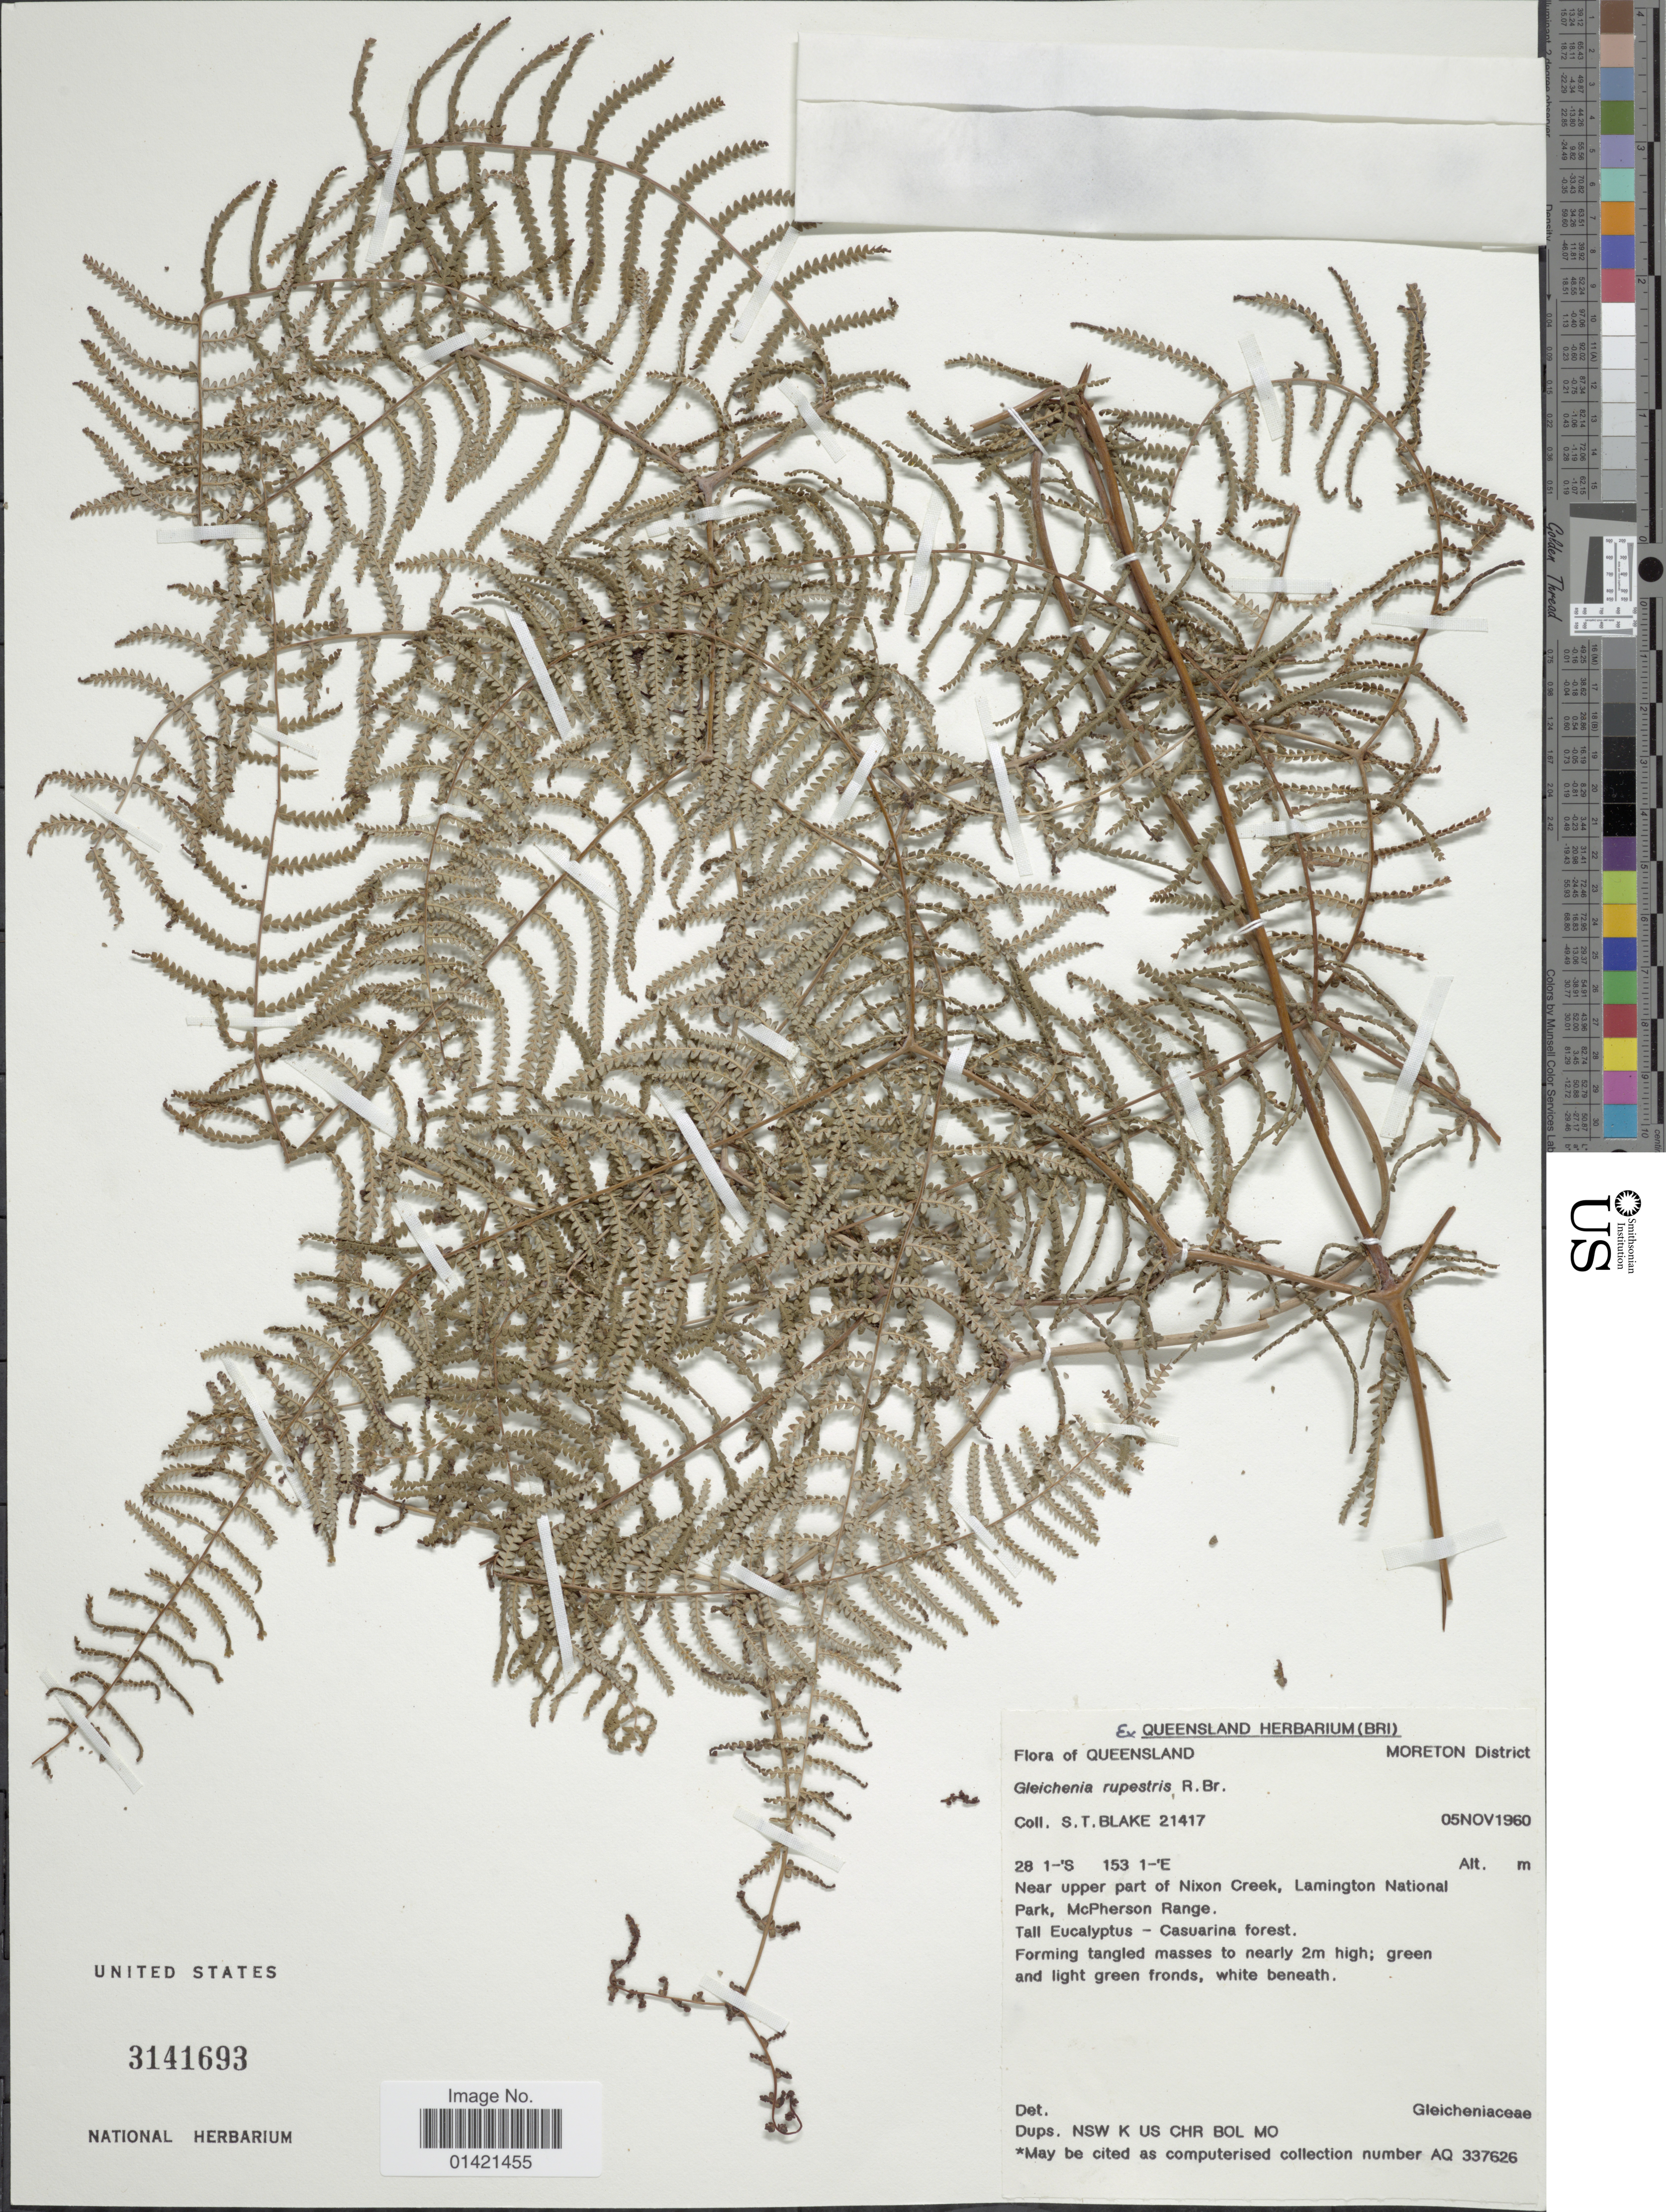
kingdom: Plantae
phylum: Tracheophyta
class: Polypodiopsida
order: Gleicheniales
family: Gleicheniaceae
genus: Gleichenia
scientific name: Gleichenia rupestris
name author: R. Br.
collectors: S. T. Blake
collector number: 21417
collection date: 1960-11-05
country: Australia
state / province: Queensland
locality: Moreton District. Near upper part of Nixon Creek, Lamington National Park, McPherson Range.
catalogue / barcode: US 3141693